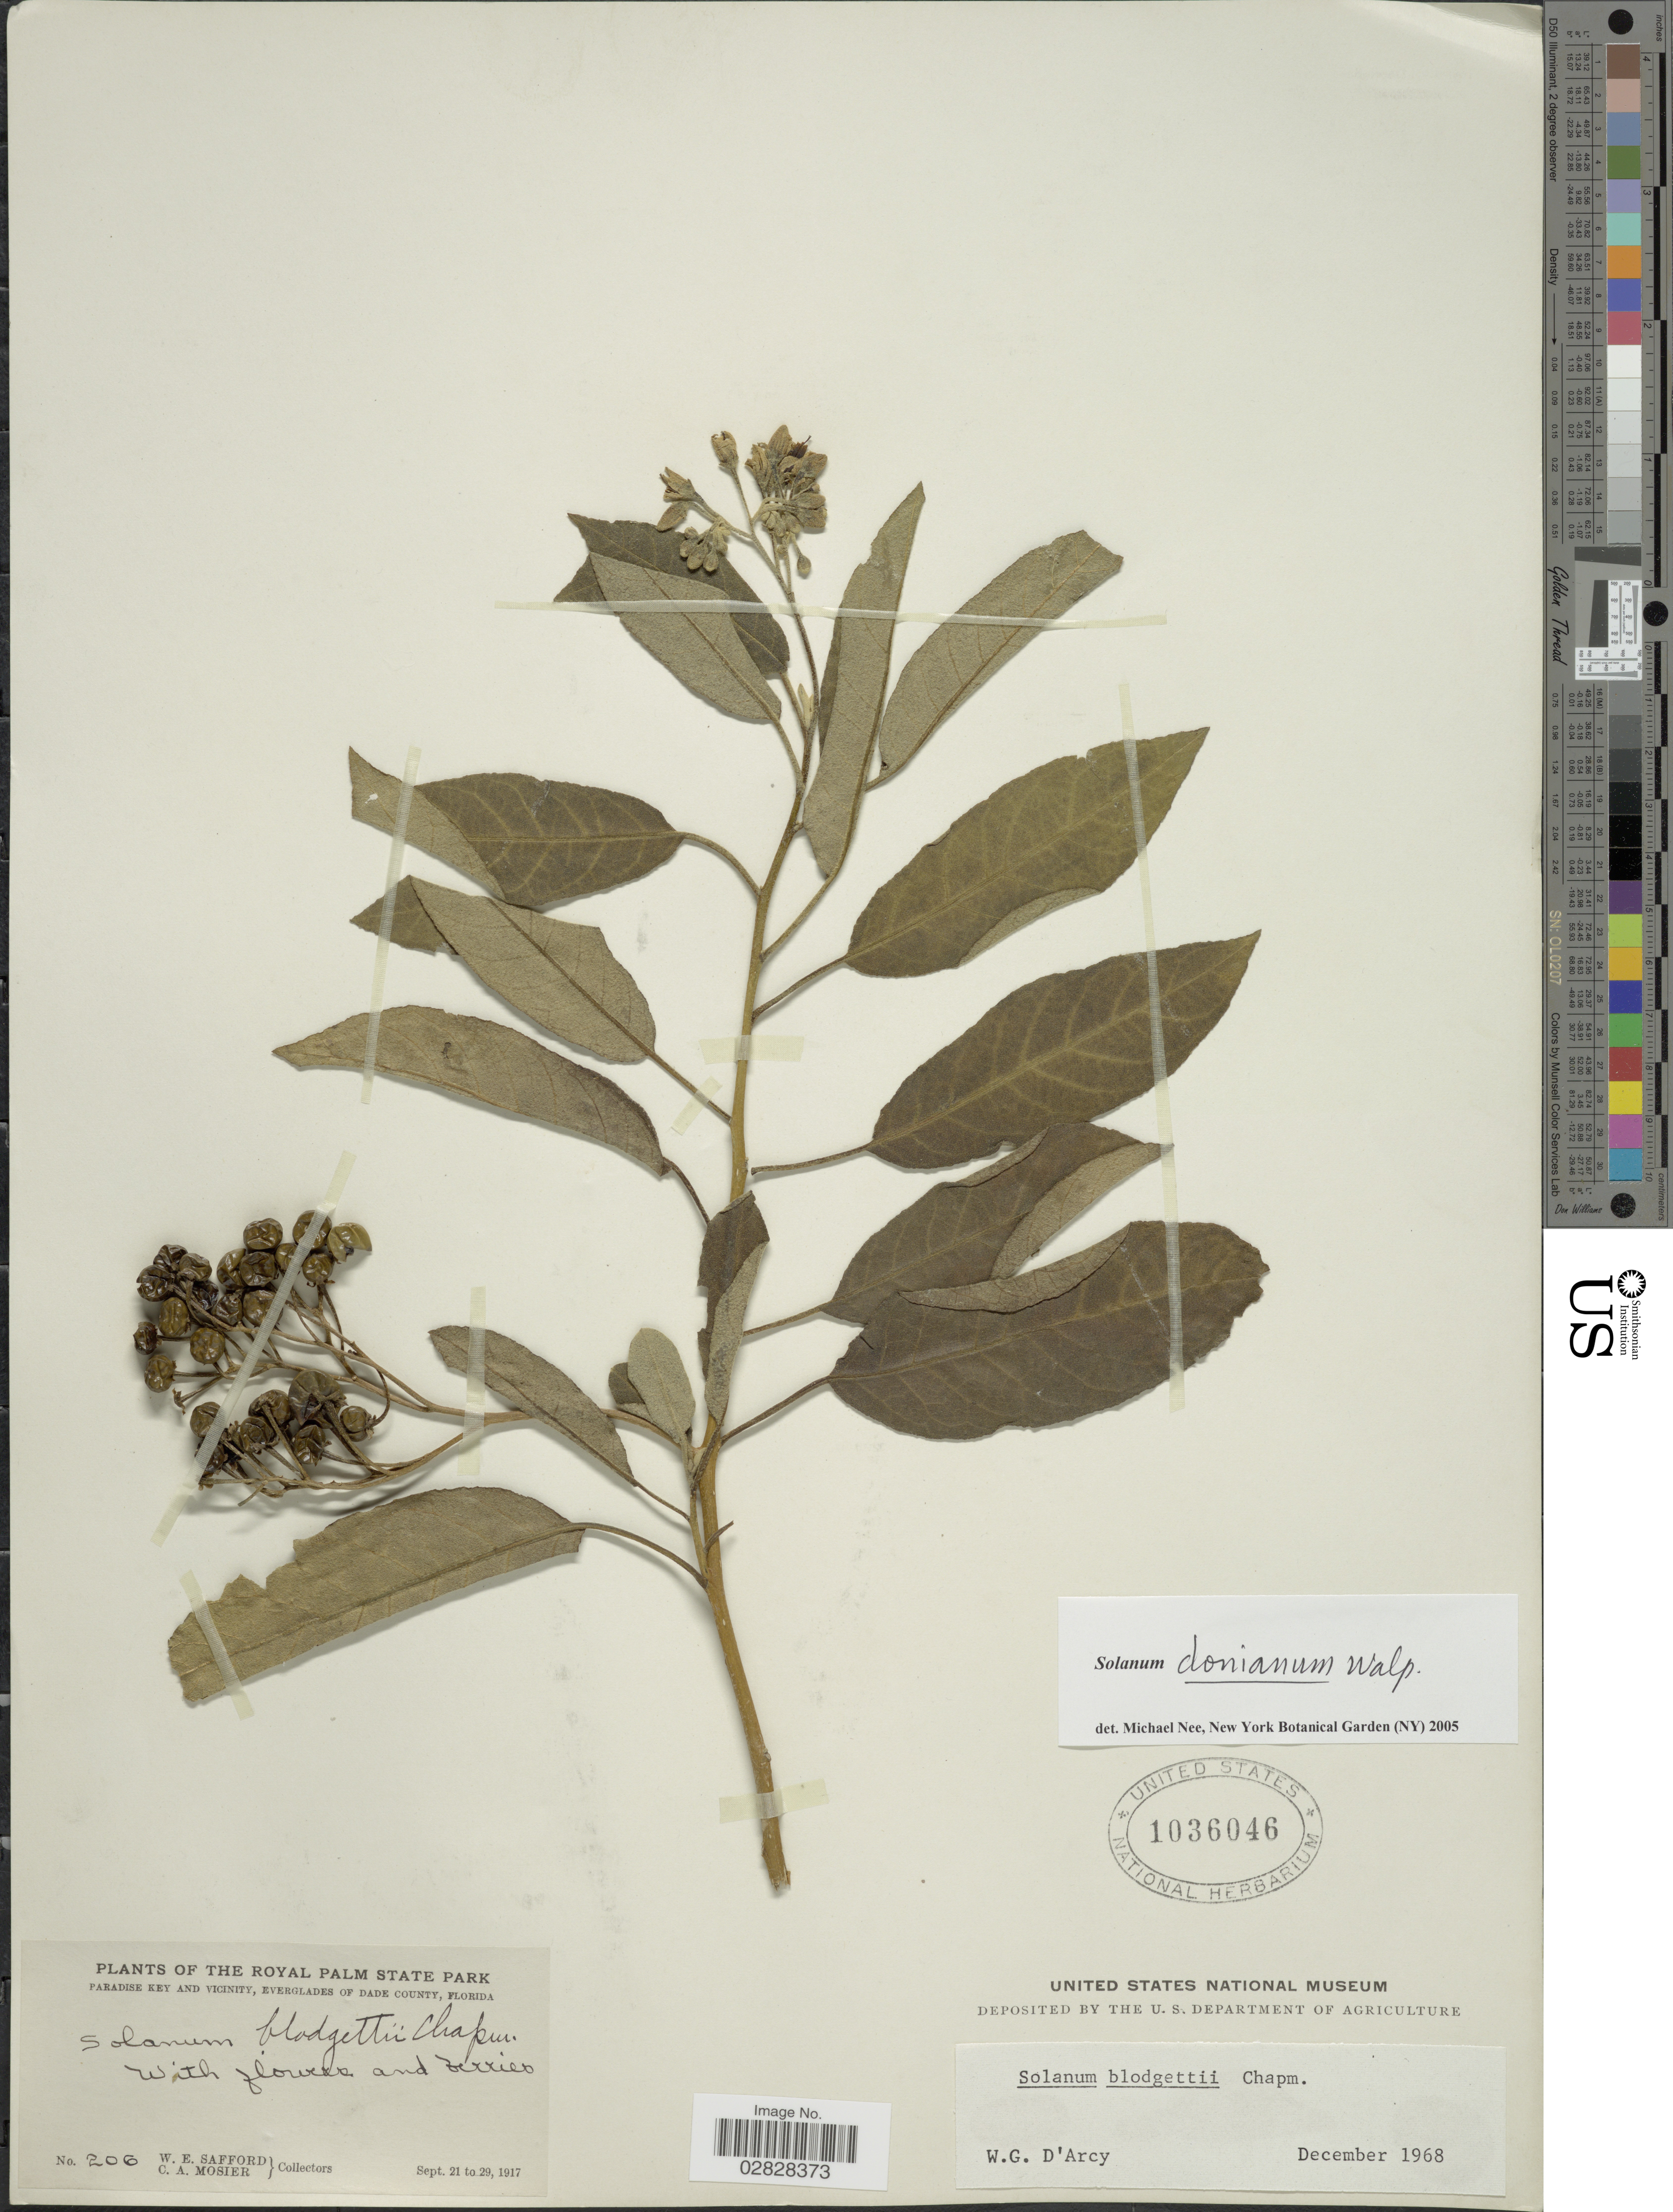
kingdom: Plantae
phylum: Tracheophyta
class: Magnoliopsida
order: Solanales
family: Solanaceae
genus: Solanum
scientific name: Solanum donianum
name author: Walp.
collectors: W. E. Safford & C. A. Mosier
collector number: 206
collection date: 1917-09-21/1917-09-29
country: United States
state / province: Florida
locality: Royal Palm State Park. Paradise Key and Vicinity, Everglades of Dade County.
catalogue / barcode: US 1036046